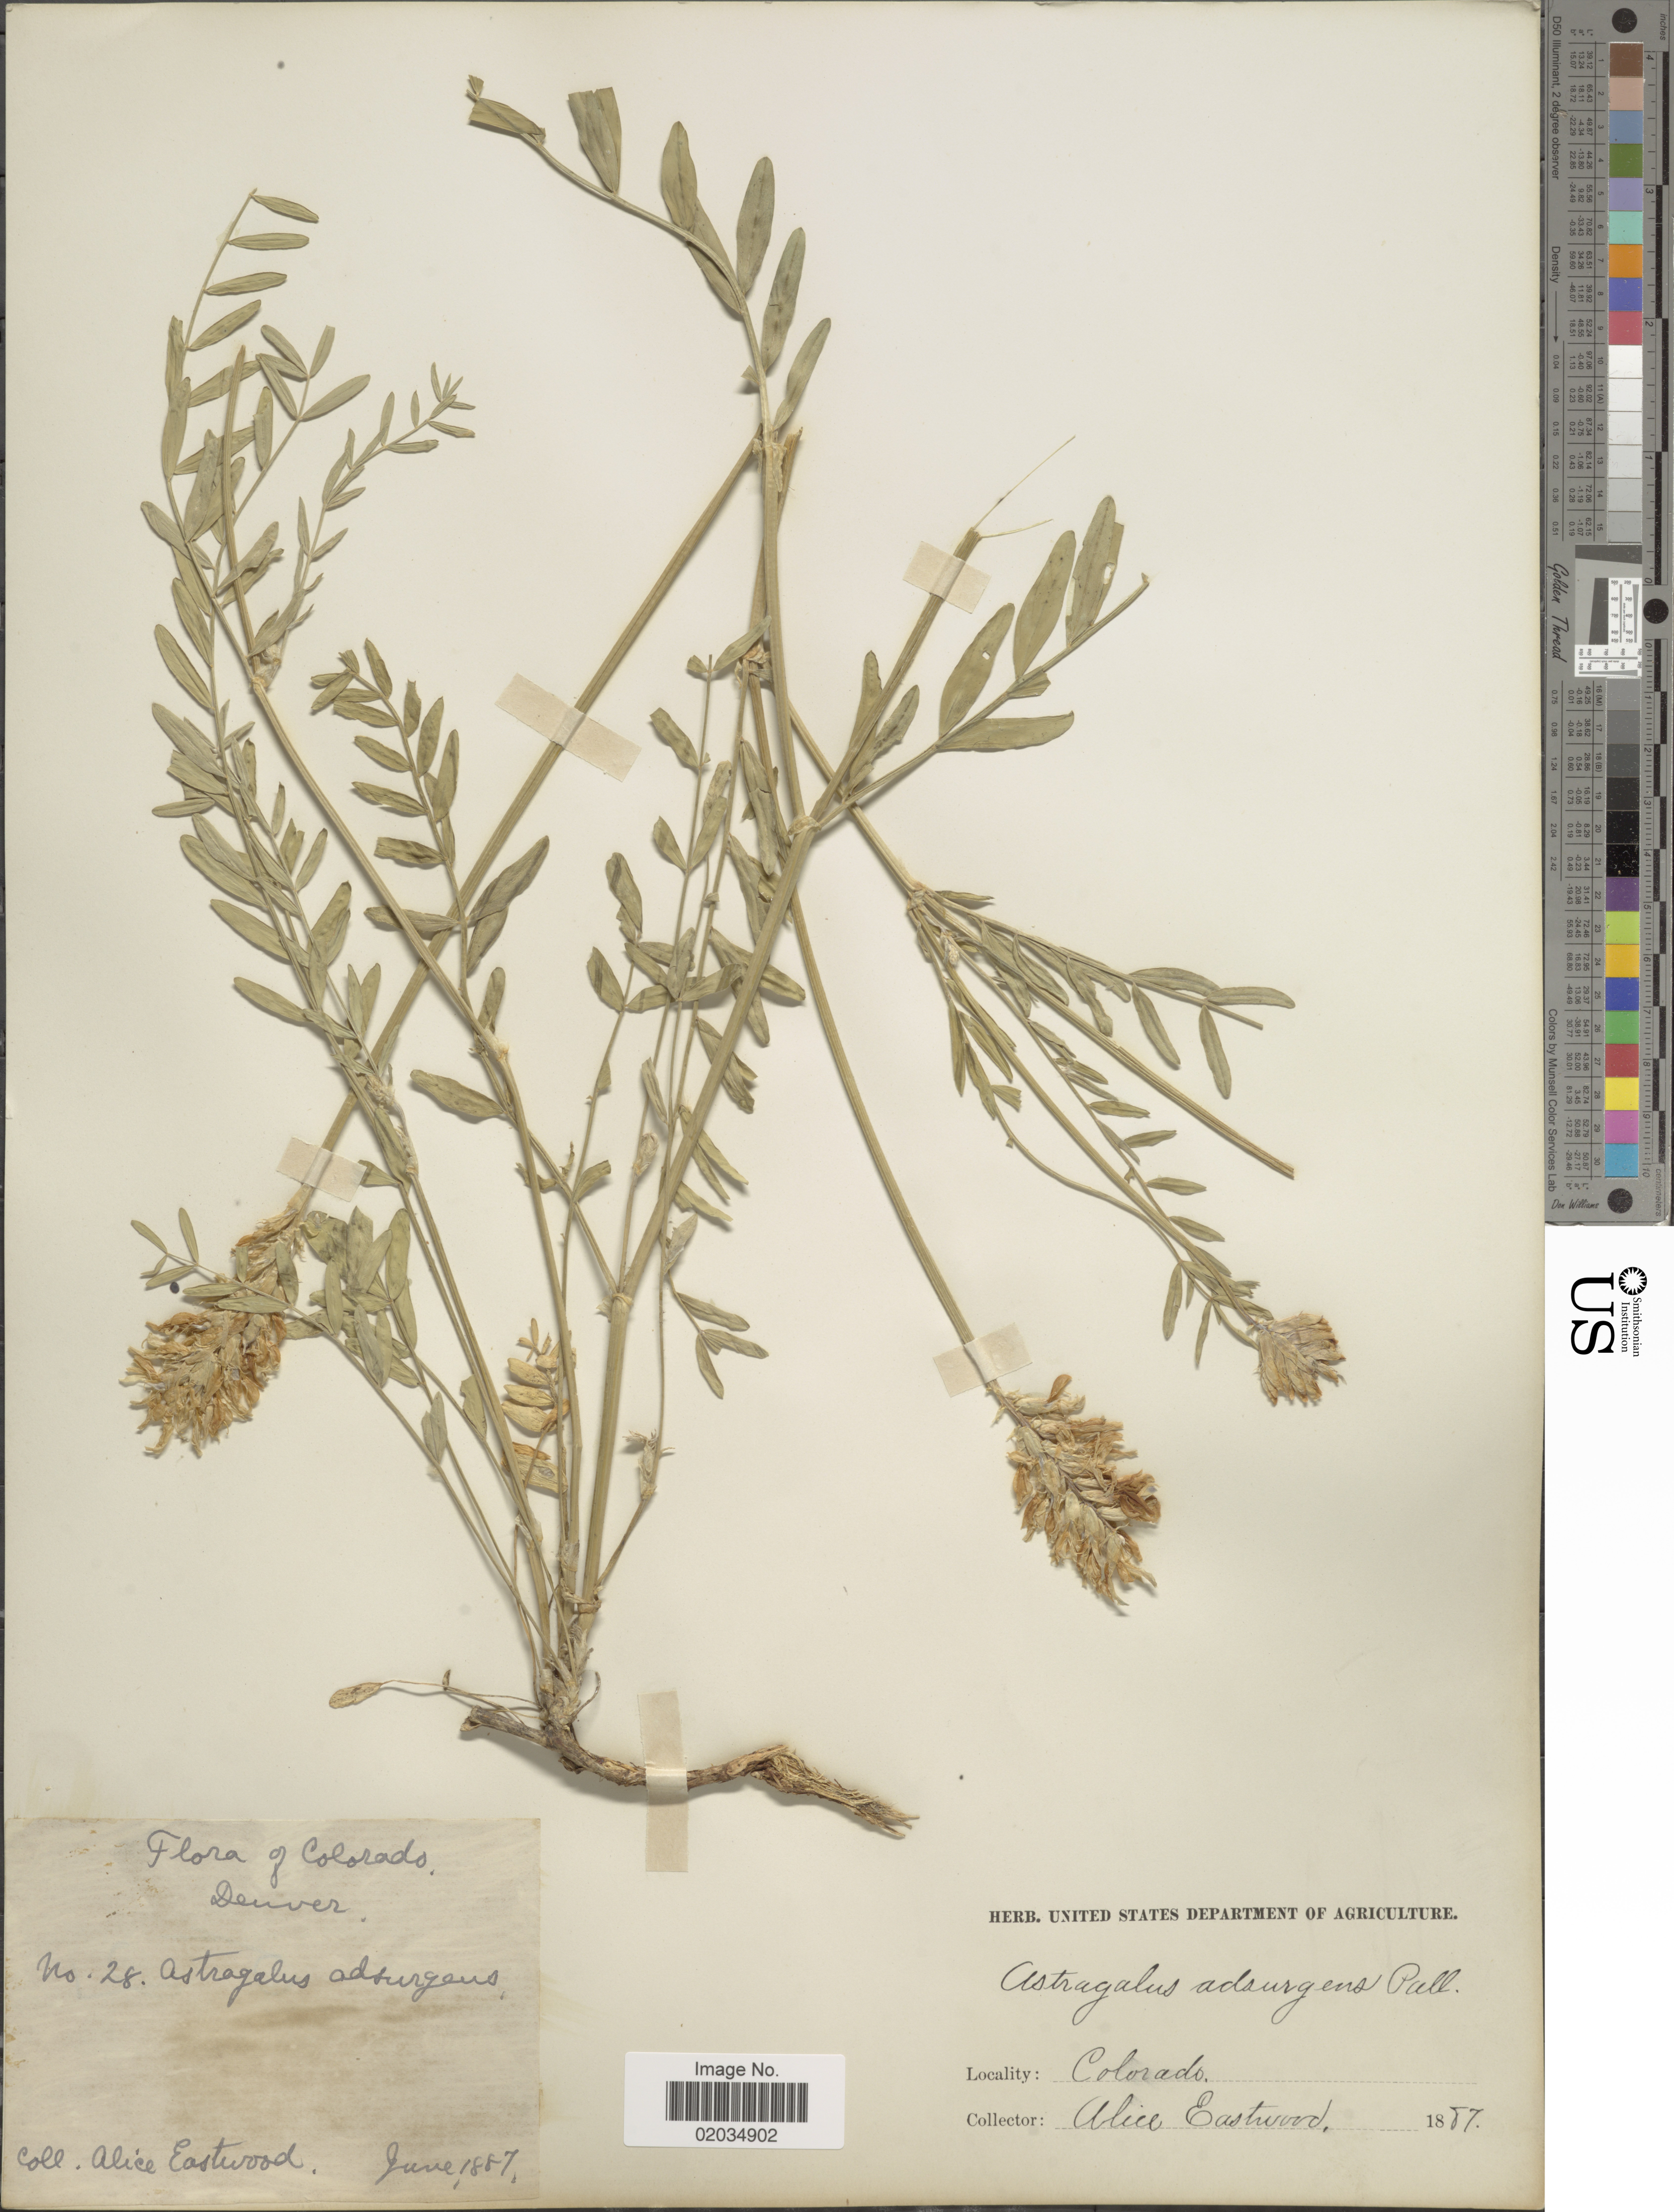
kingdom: Plantae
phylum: Tracheophyta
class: Magnoliopsida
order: Fabales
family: Fabaceae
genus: Astragalus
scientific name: Astragalus striatus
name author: Nutt.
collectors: A. Eastwood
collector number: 28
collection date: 1887-06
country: United States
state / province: Colorado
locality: Denver